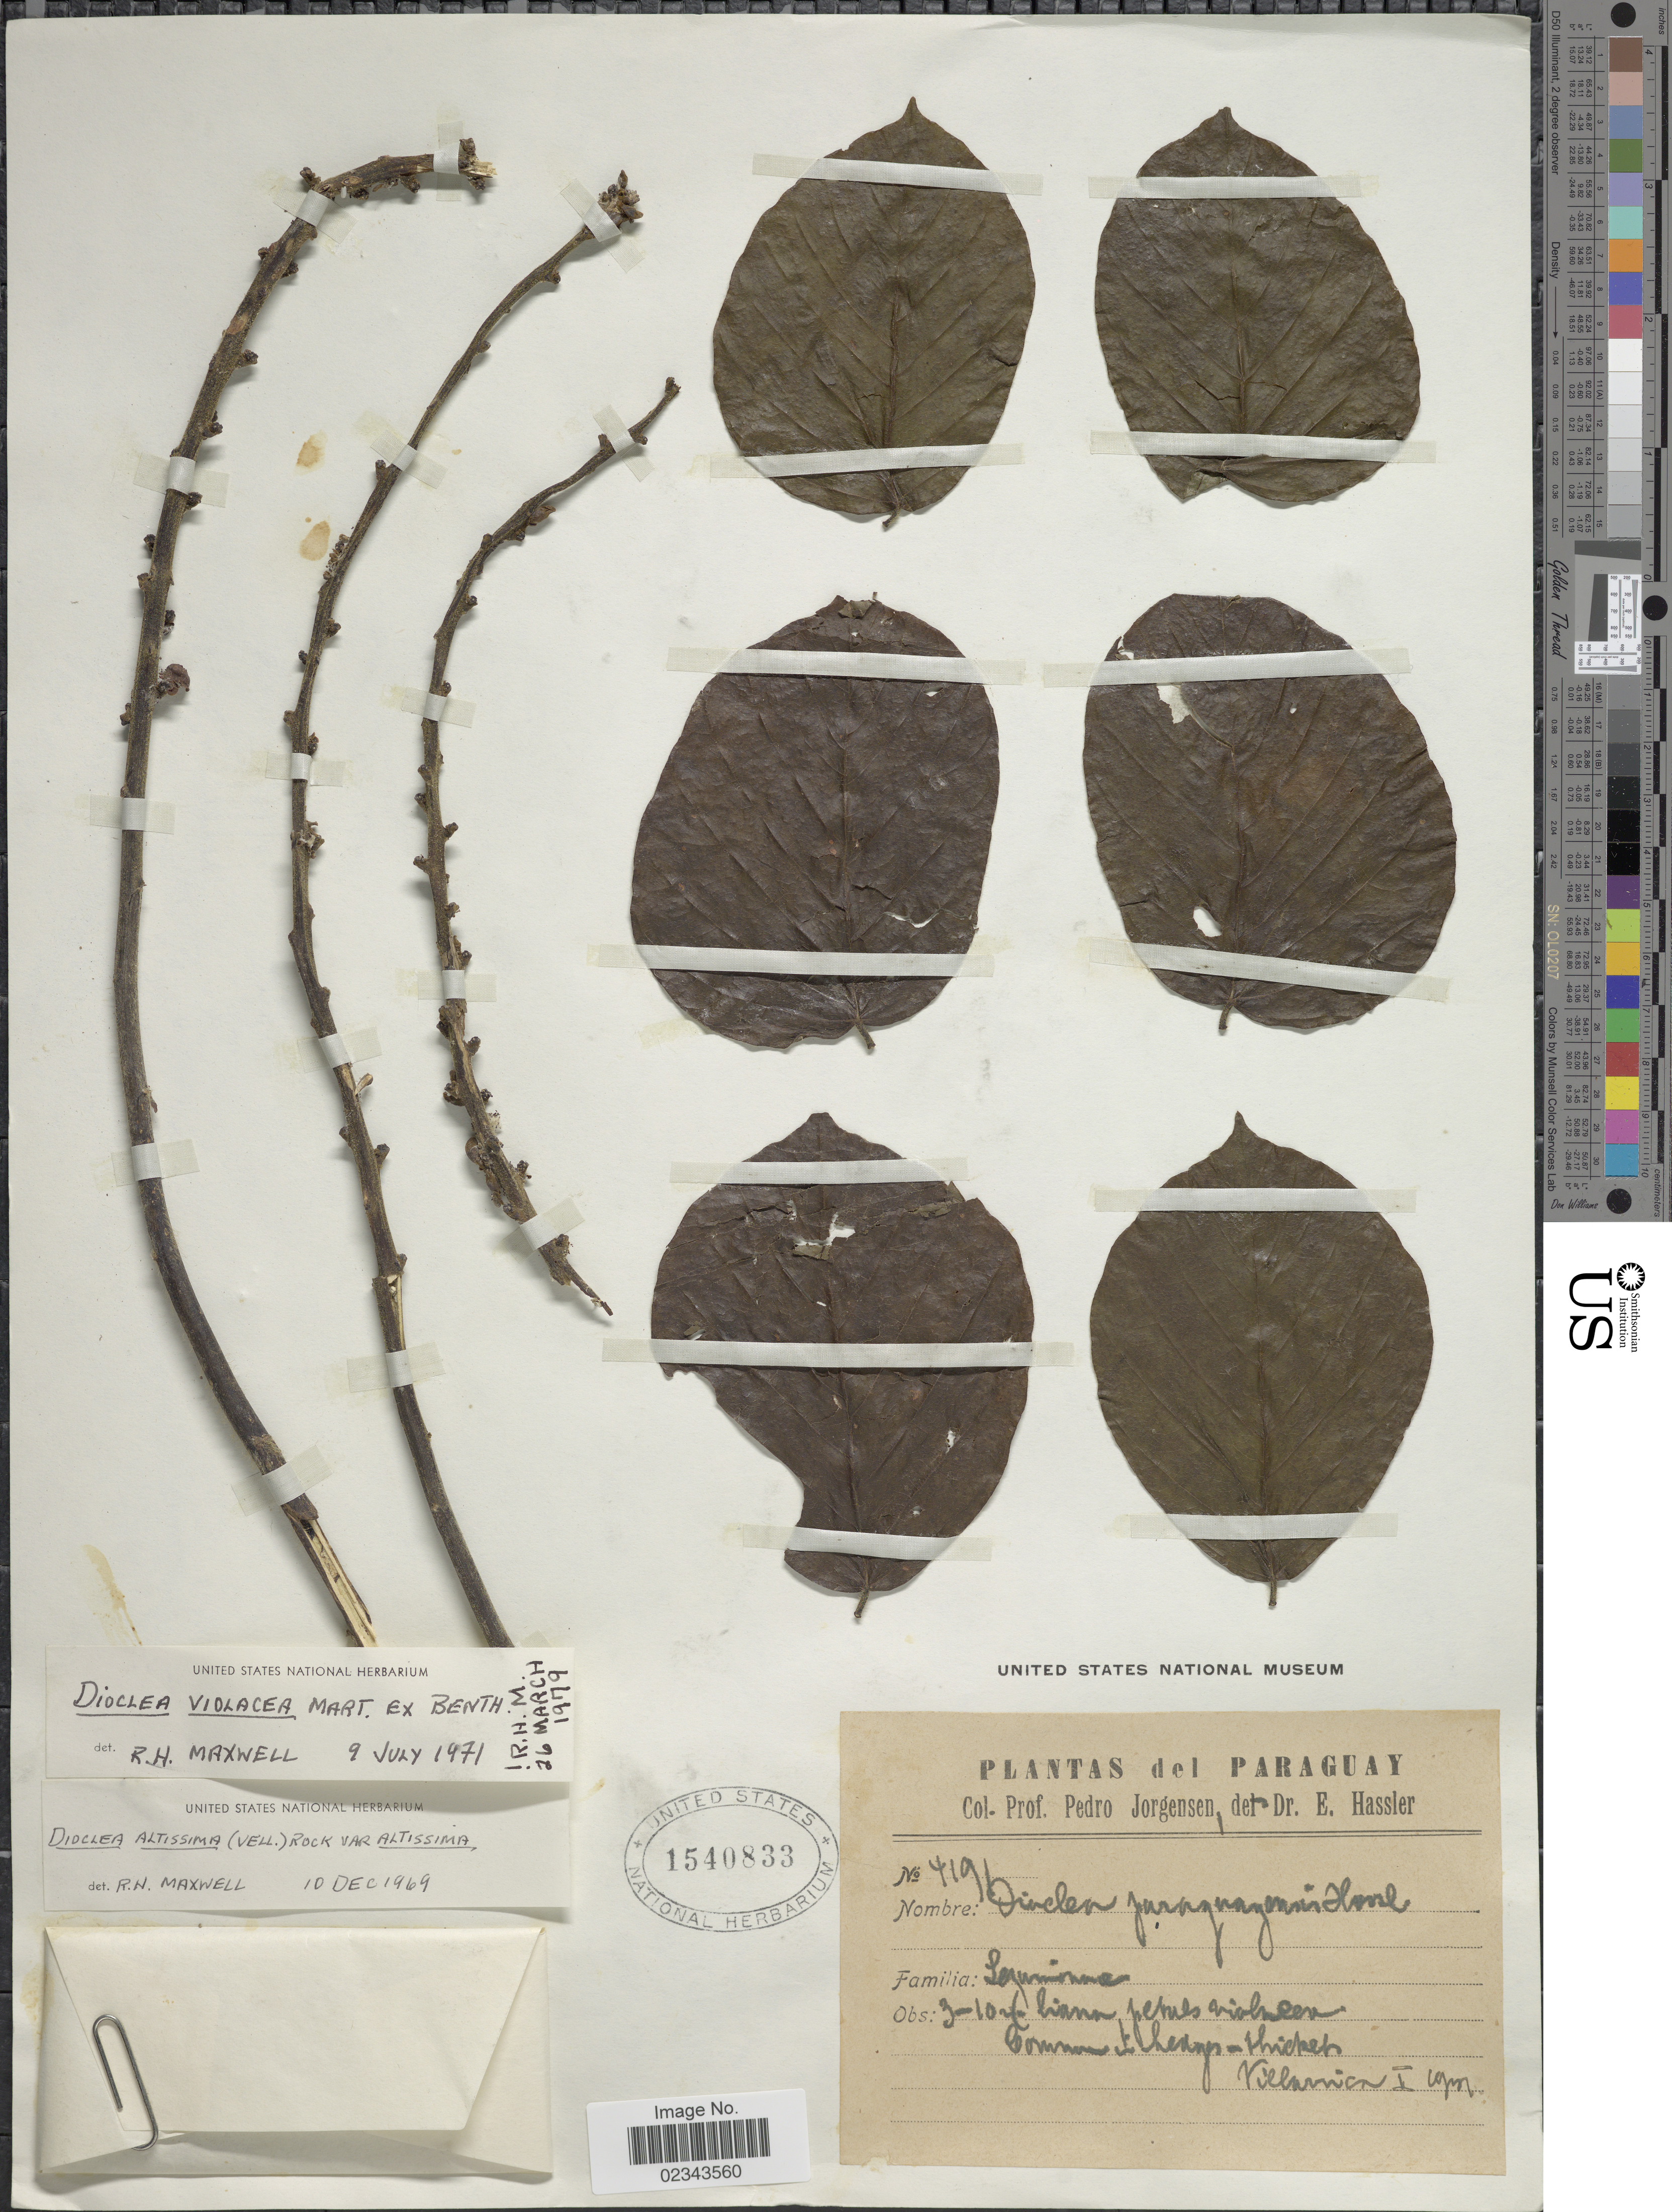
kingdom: Plantae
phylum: Tracheophyta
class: Magnoliopsida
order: Fabales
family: Fabaceae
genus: Macropsychanthus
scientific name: Macropsychanthus violaceus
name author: (Mart. ex Benth.) L.P. Queiroz & Snak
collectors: P. Jörgensen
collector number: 4191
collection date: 1931-01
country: Paraguay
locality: Villarrica.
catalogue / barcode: US 1540833